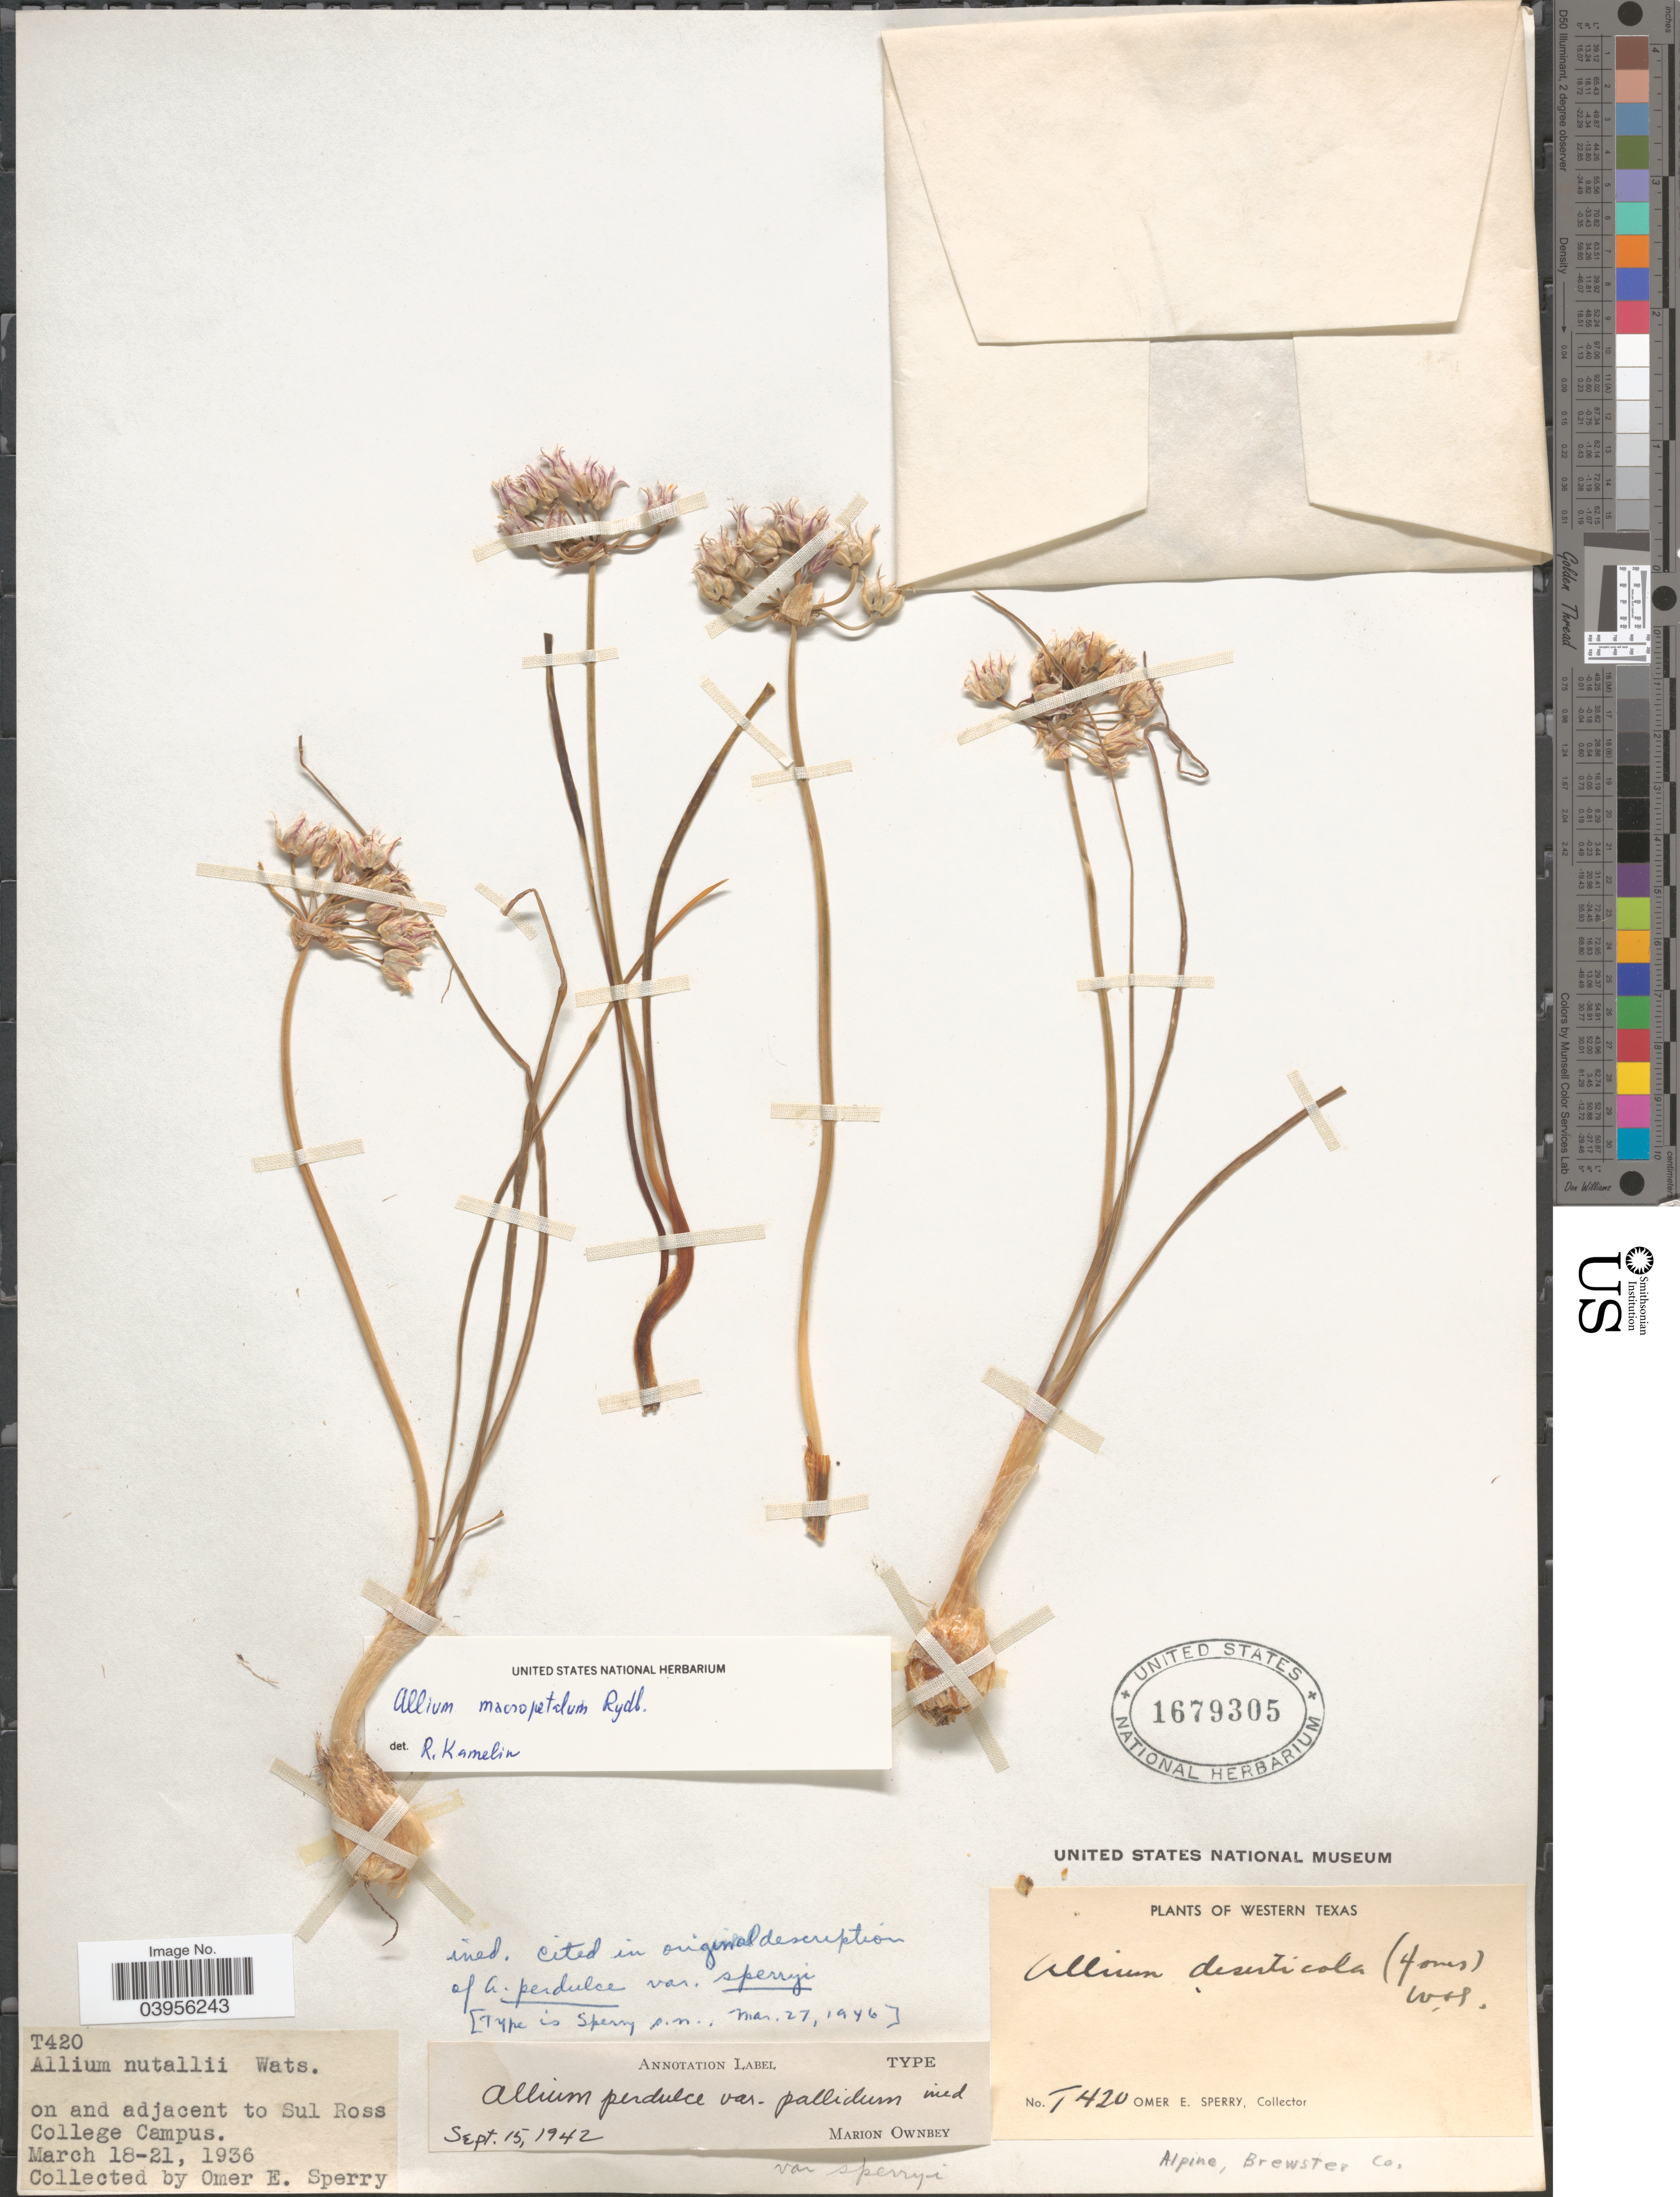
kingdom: Plantae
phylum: Tracheophyta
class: Liliopsida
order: Asparagales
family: Amaryllidaceae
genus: Allium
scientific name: Allium macropetalum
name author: Rydb.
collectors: O. E. Sperry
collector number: T420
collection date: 1936-03-18/1936-03-21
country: United States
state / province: Texas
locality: Western Texas. On and adjacent to Sul Ross College Campus. Alpine, Brewster Co.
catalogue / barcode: US 1679305